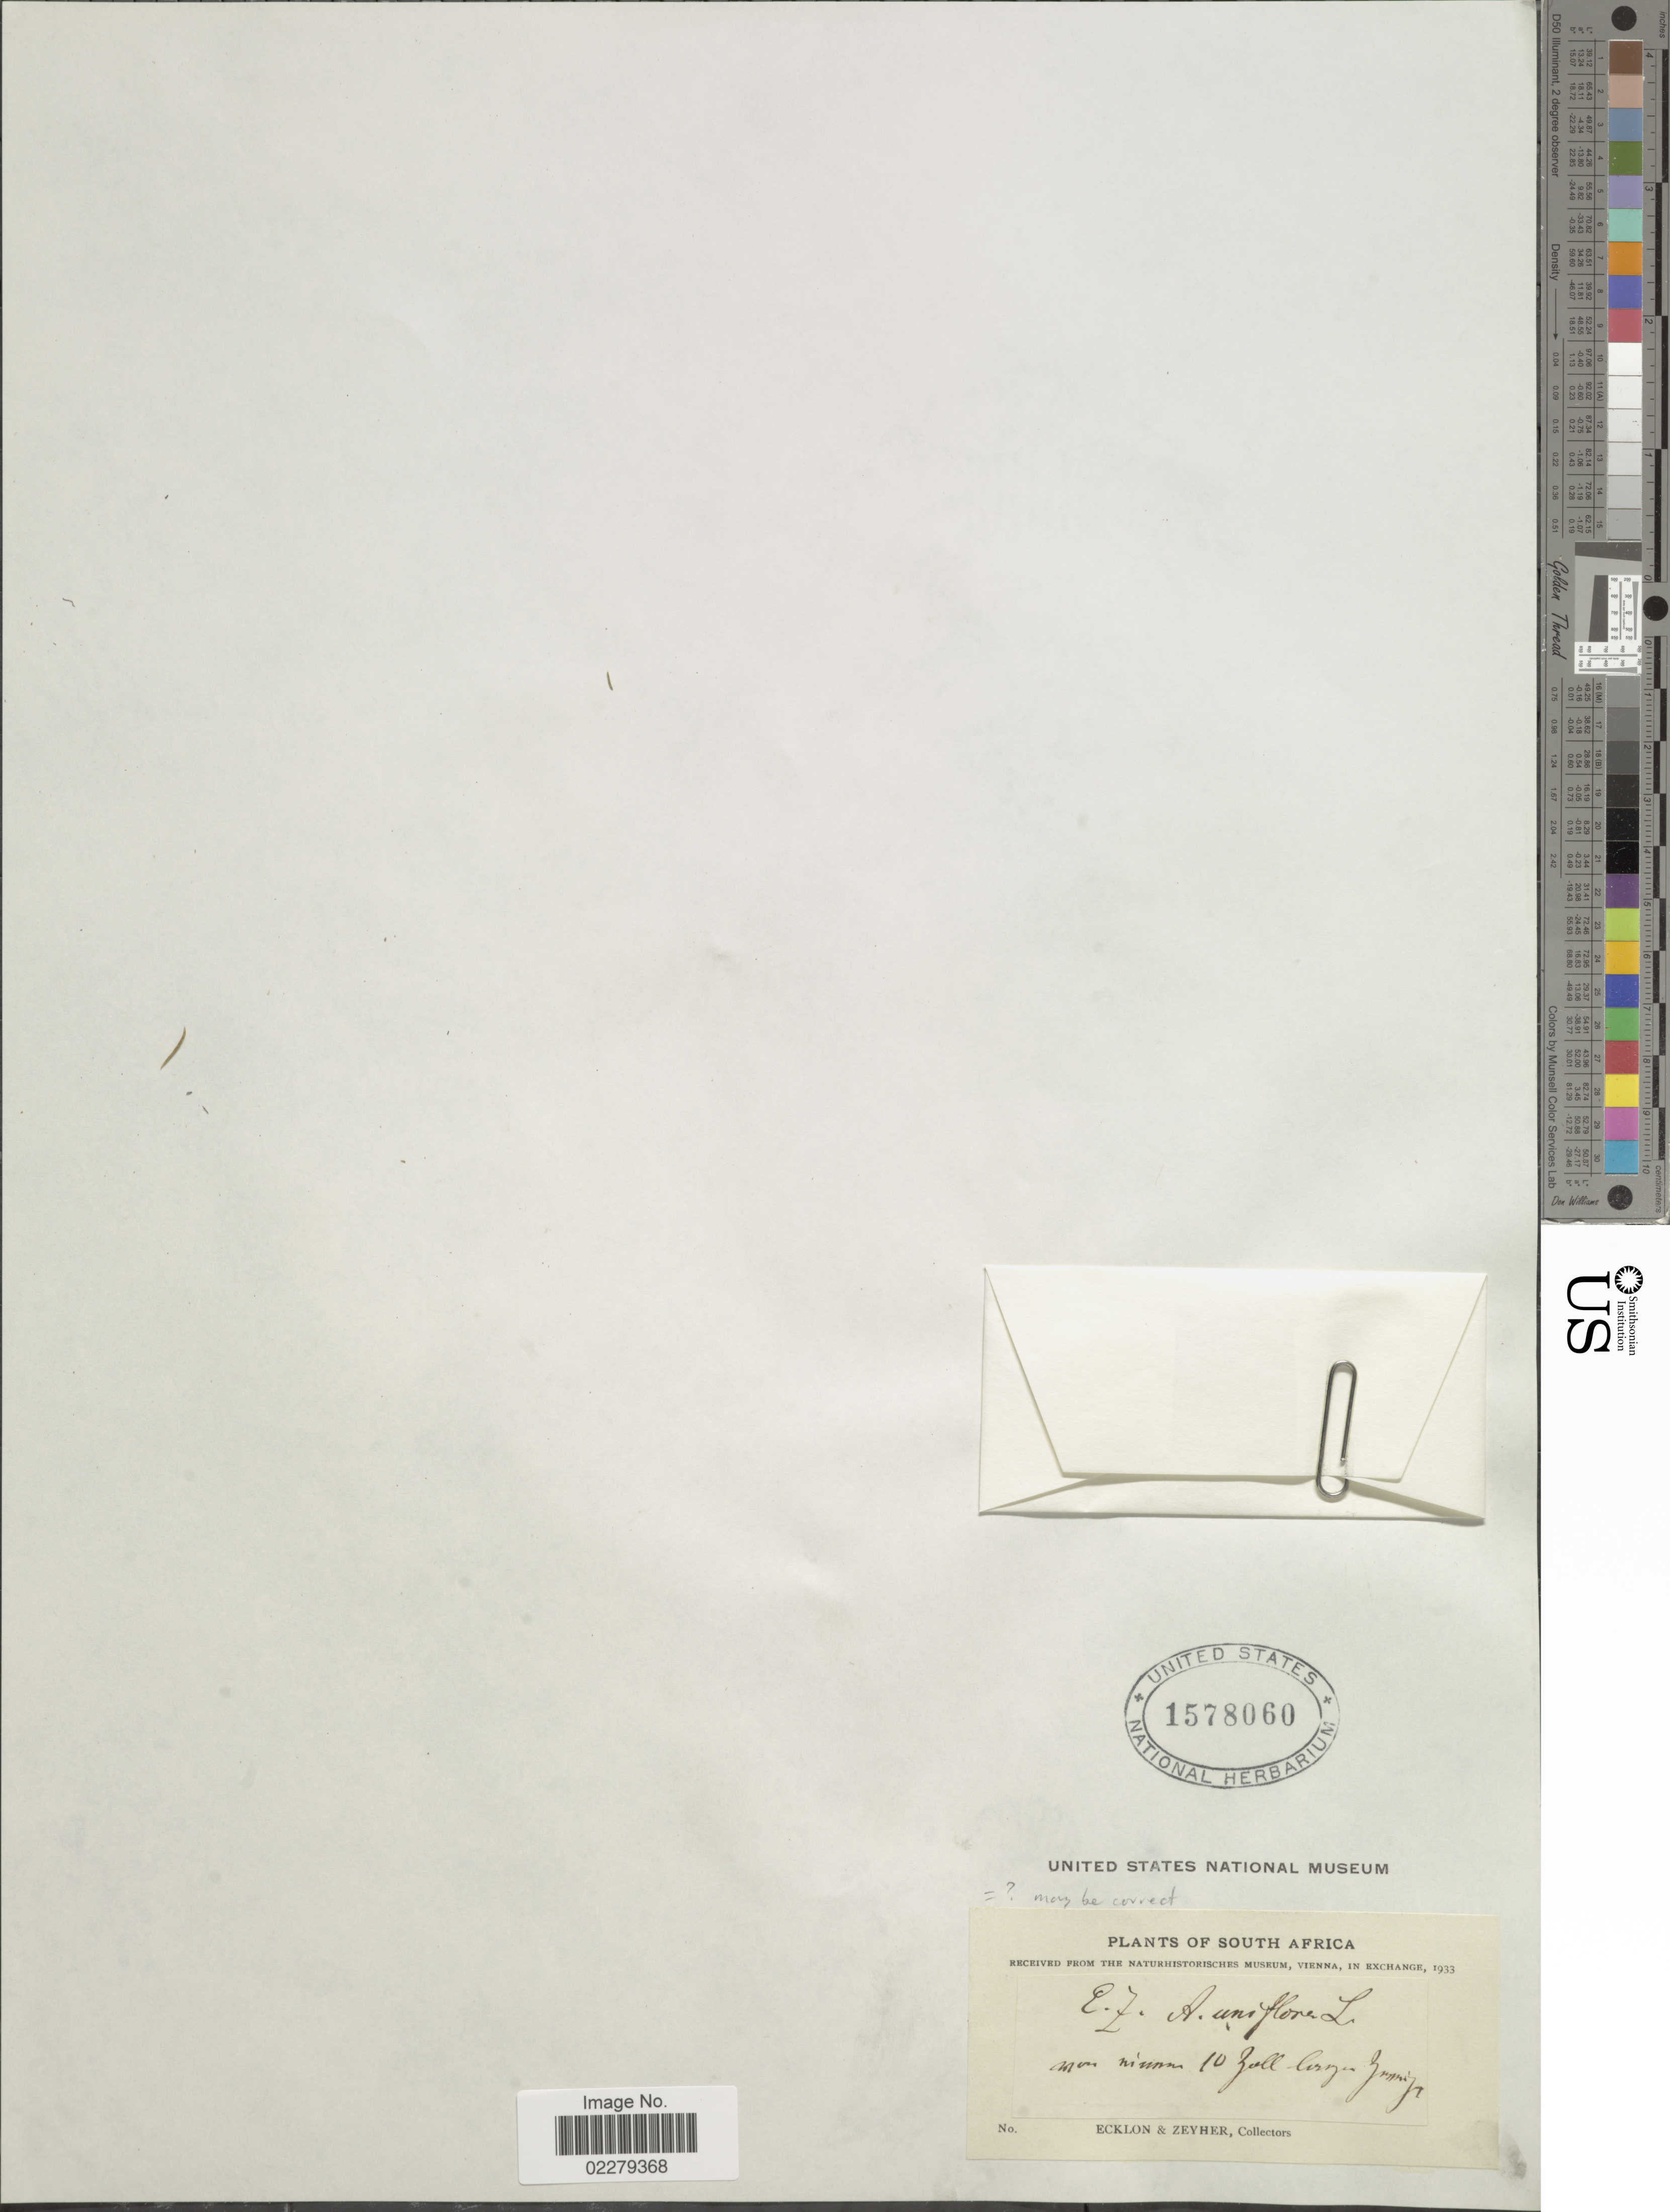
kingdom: Plantae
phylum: Tracheophyta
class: Magnoliopsida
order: Fabales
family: Fabaceae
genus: Aspalathus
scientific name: Aspalathus willdenowiana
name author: Benth.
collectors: -. Ecklon & -. Zeyher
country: South Africa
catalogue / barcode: US 1578060